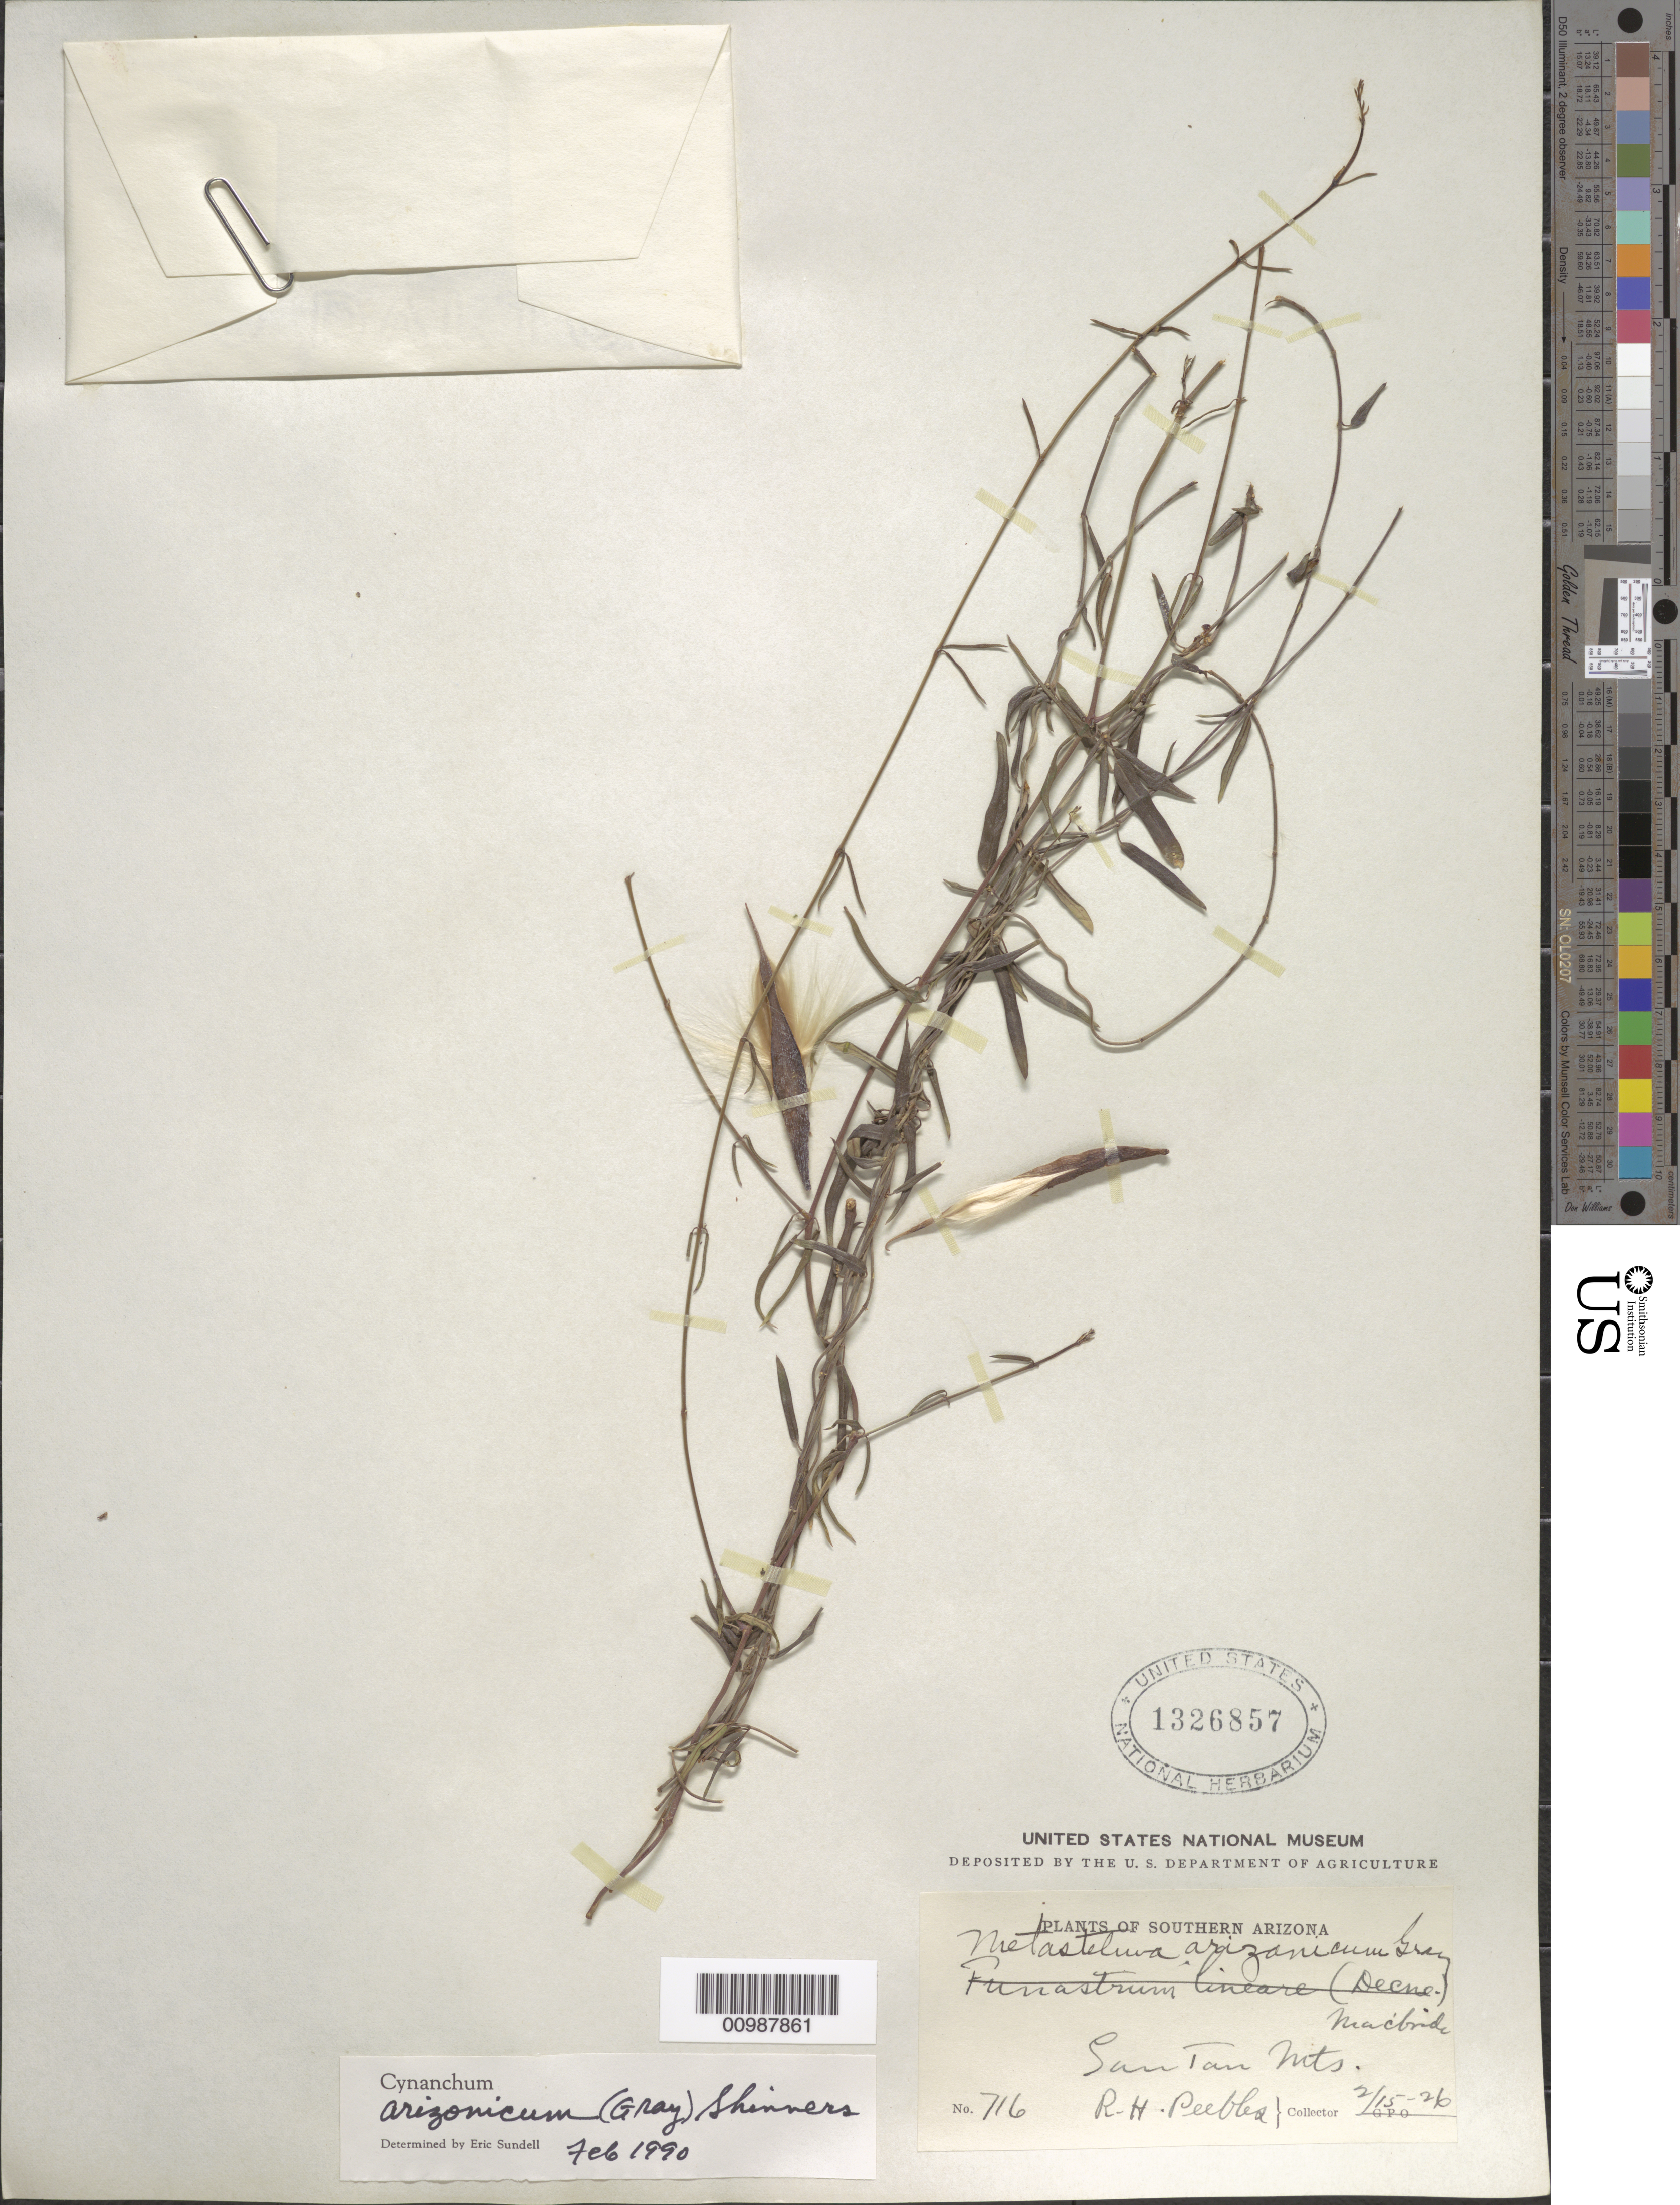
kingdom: Plantae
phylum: Tracheophyta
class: Magnoliopsida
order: Gentianales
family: Apocynaceae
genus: Cynanchum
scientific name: Cynanchum arizonicum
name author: (A. Gray) Shinners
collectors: R. H. Peebles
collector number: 716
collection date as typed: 15 Mar 1926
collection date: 1926-03-15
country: United States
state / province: Arizona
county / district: Maricopa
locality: San Tan Mountains.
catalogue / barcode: US 1326857